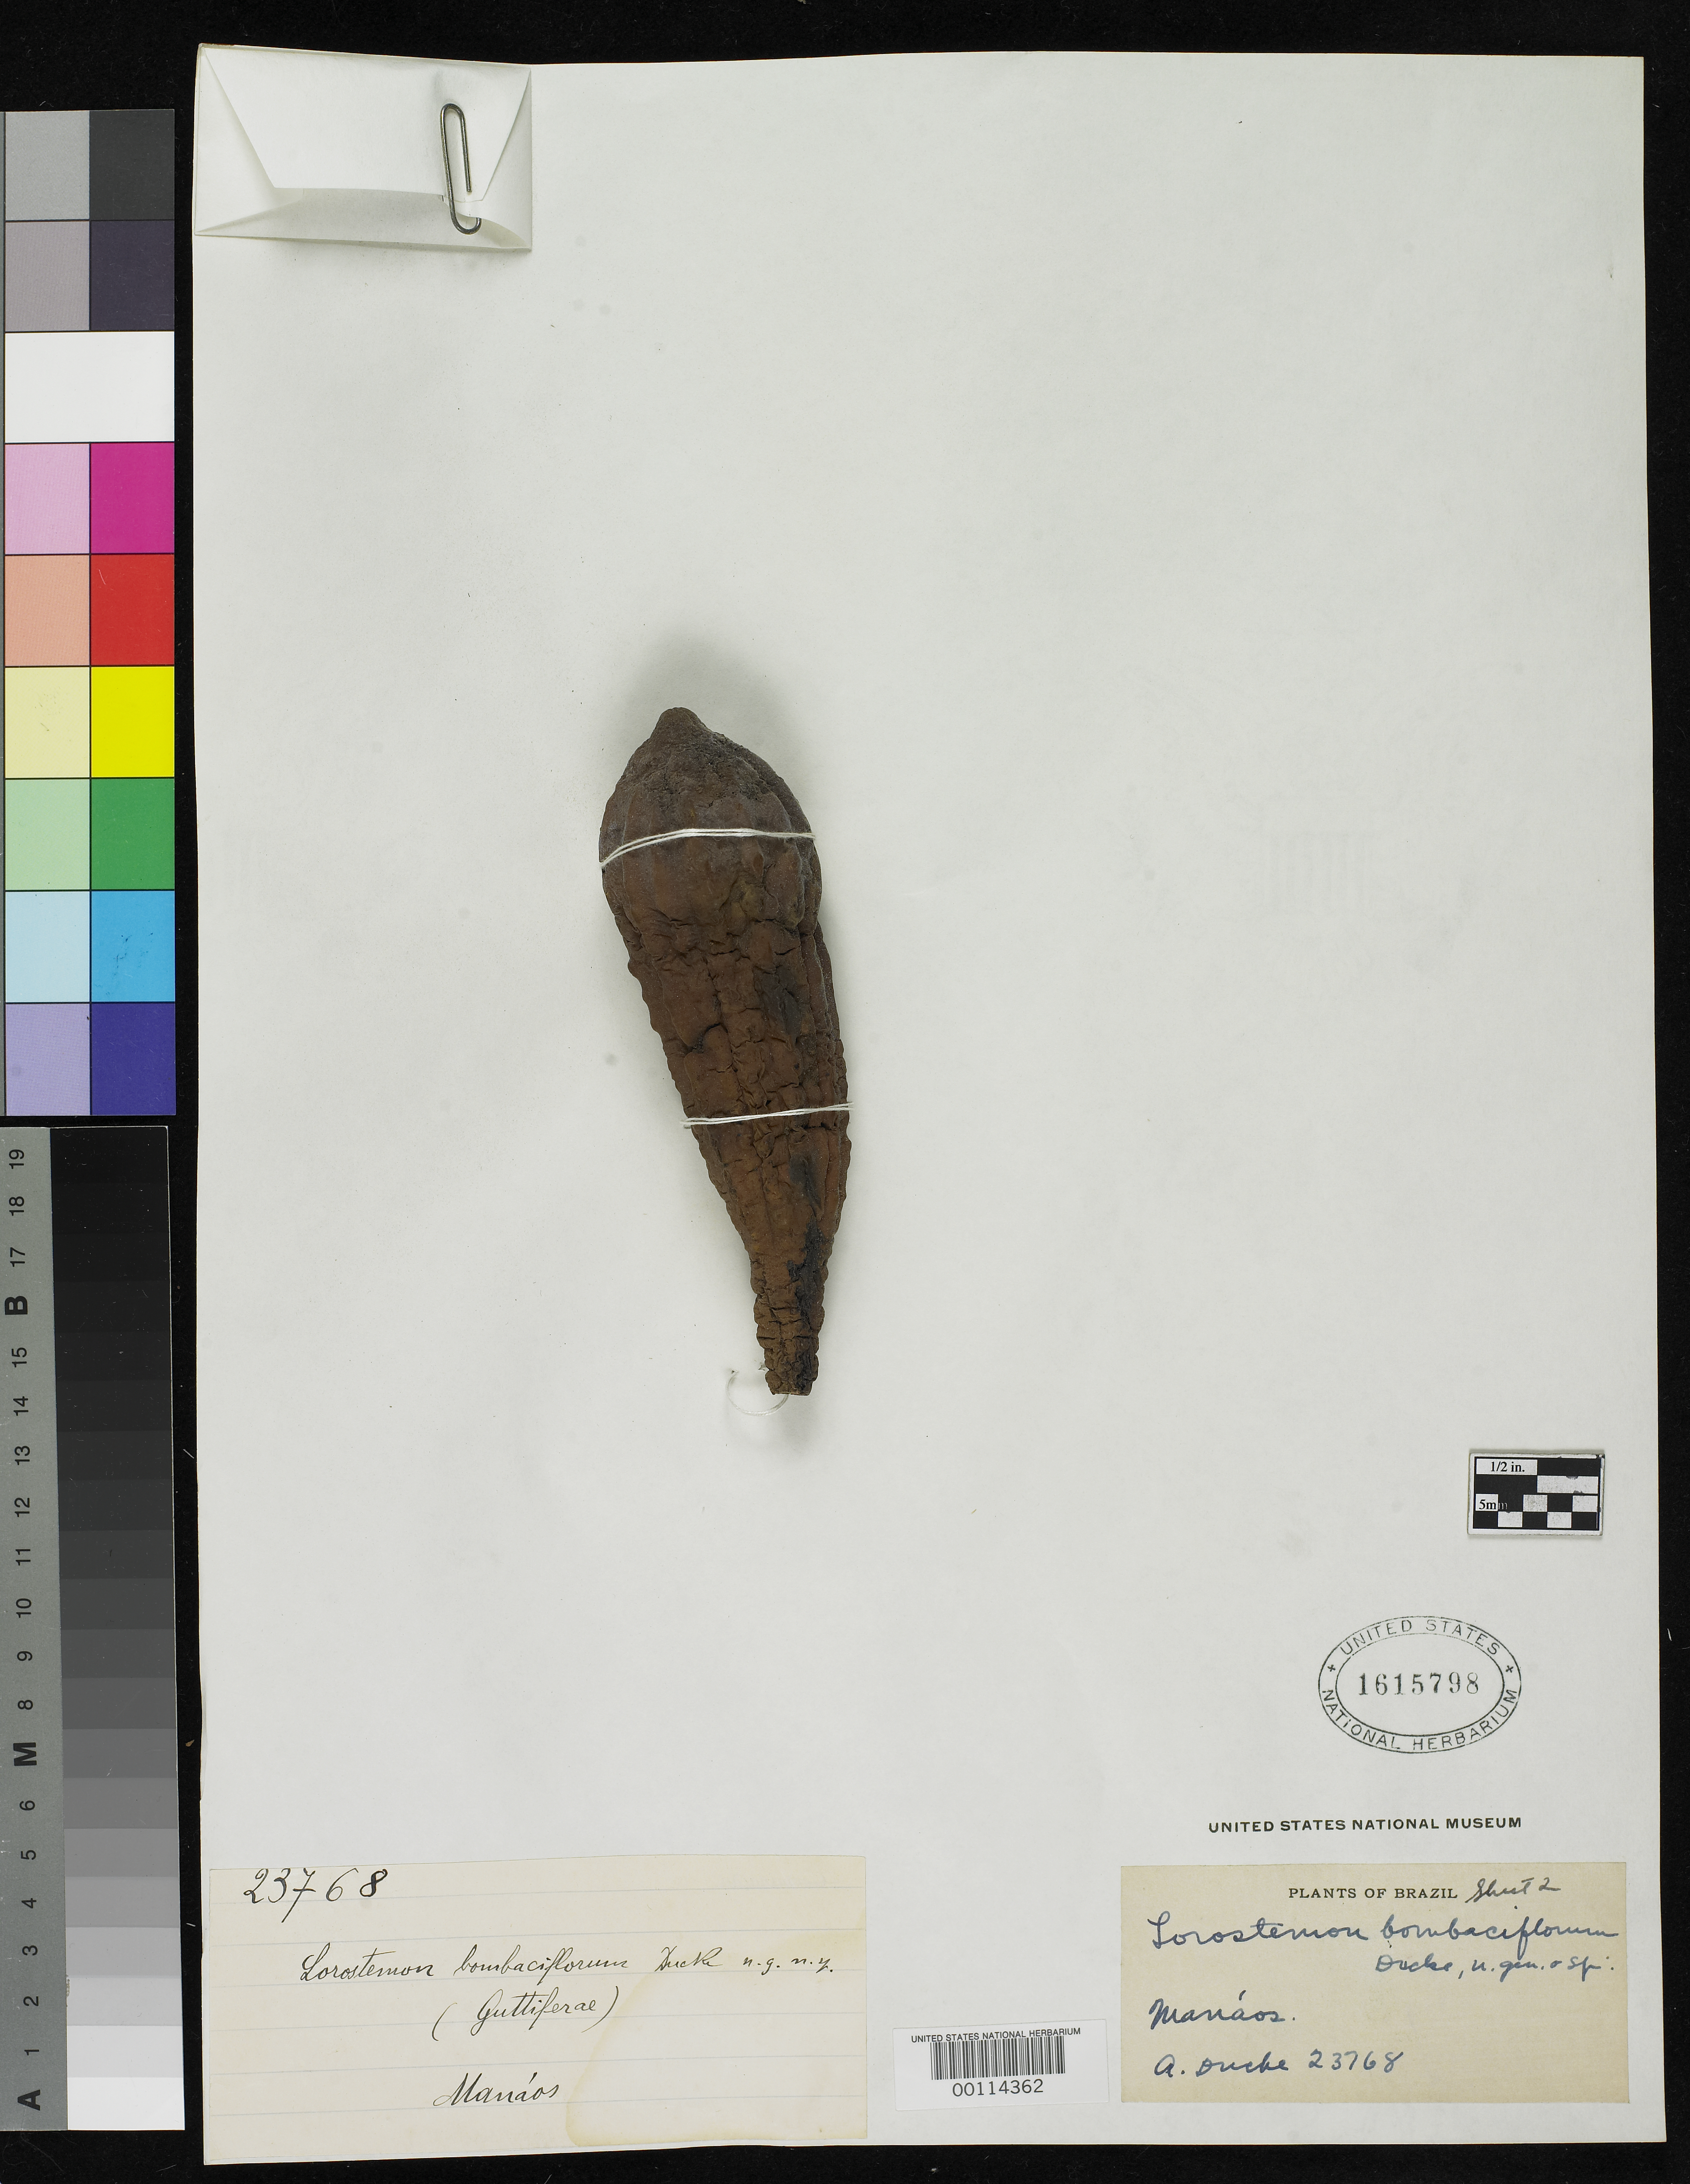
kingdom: Plantae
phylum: Tracheophyta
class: Magnoliopsida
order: Malpighiales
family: Clusiaceae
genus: Lorostemon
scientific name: Lorostemon bombaciflorum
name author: Ducke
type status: Isotype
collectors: A. Ducke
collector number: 23768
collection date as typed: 14 Jun 1933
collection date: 1933-06-14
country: Brazil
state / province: Amazonas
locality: Manaos.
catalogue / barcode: US 1615798